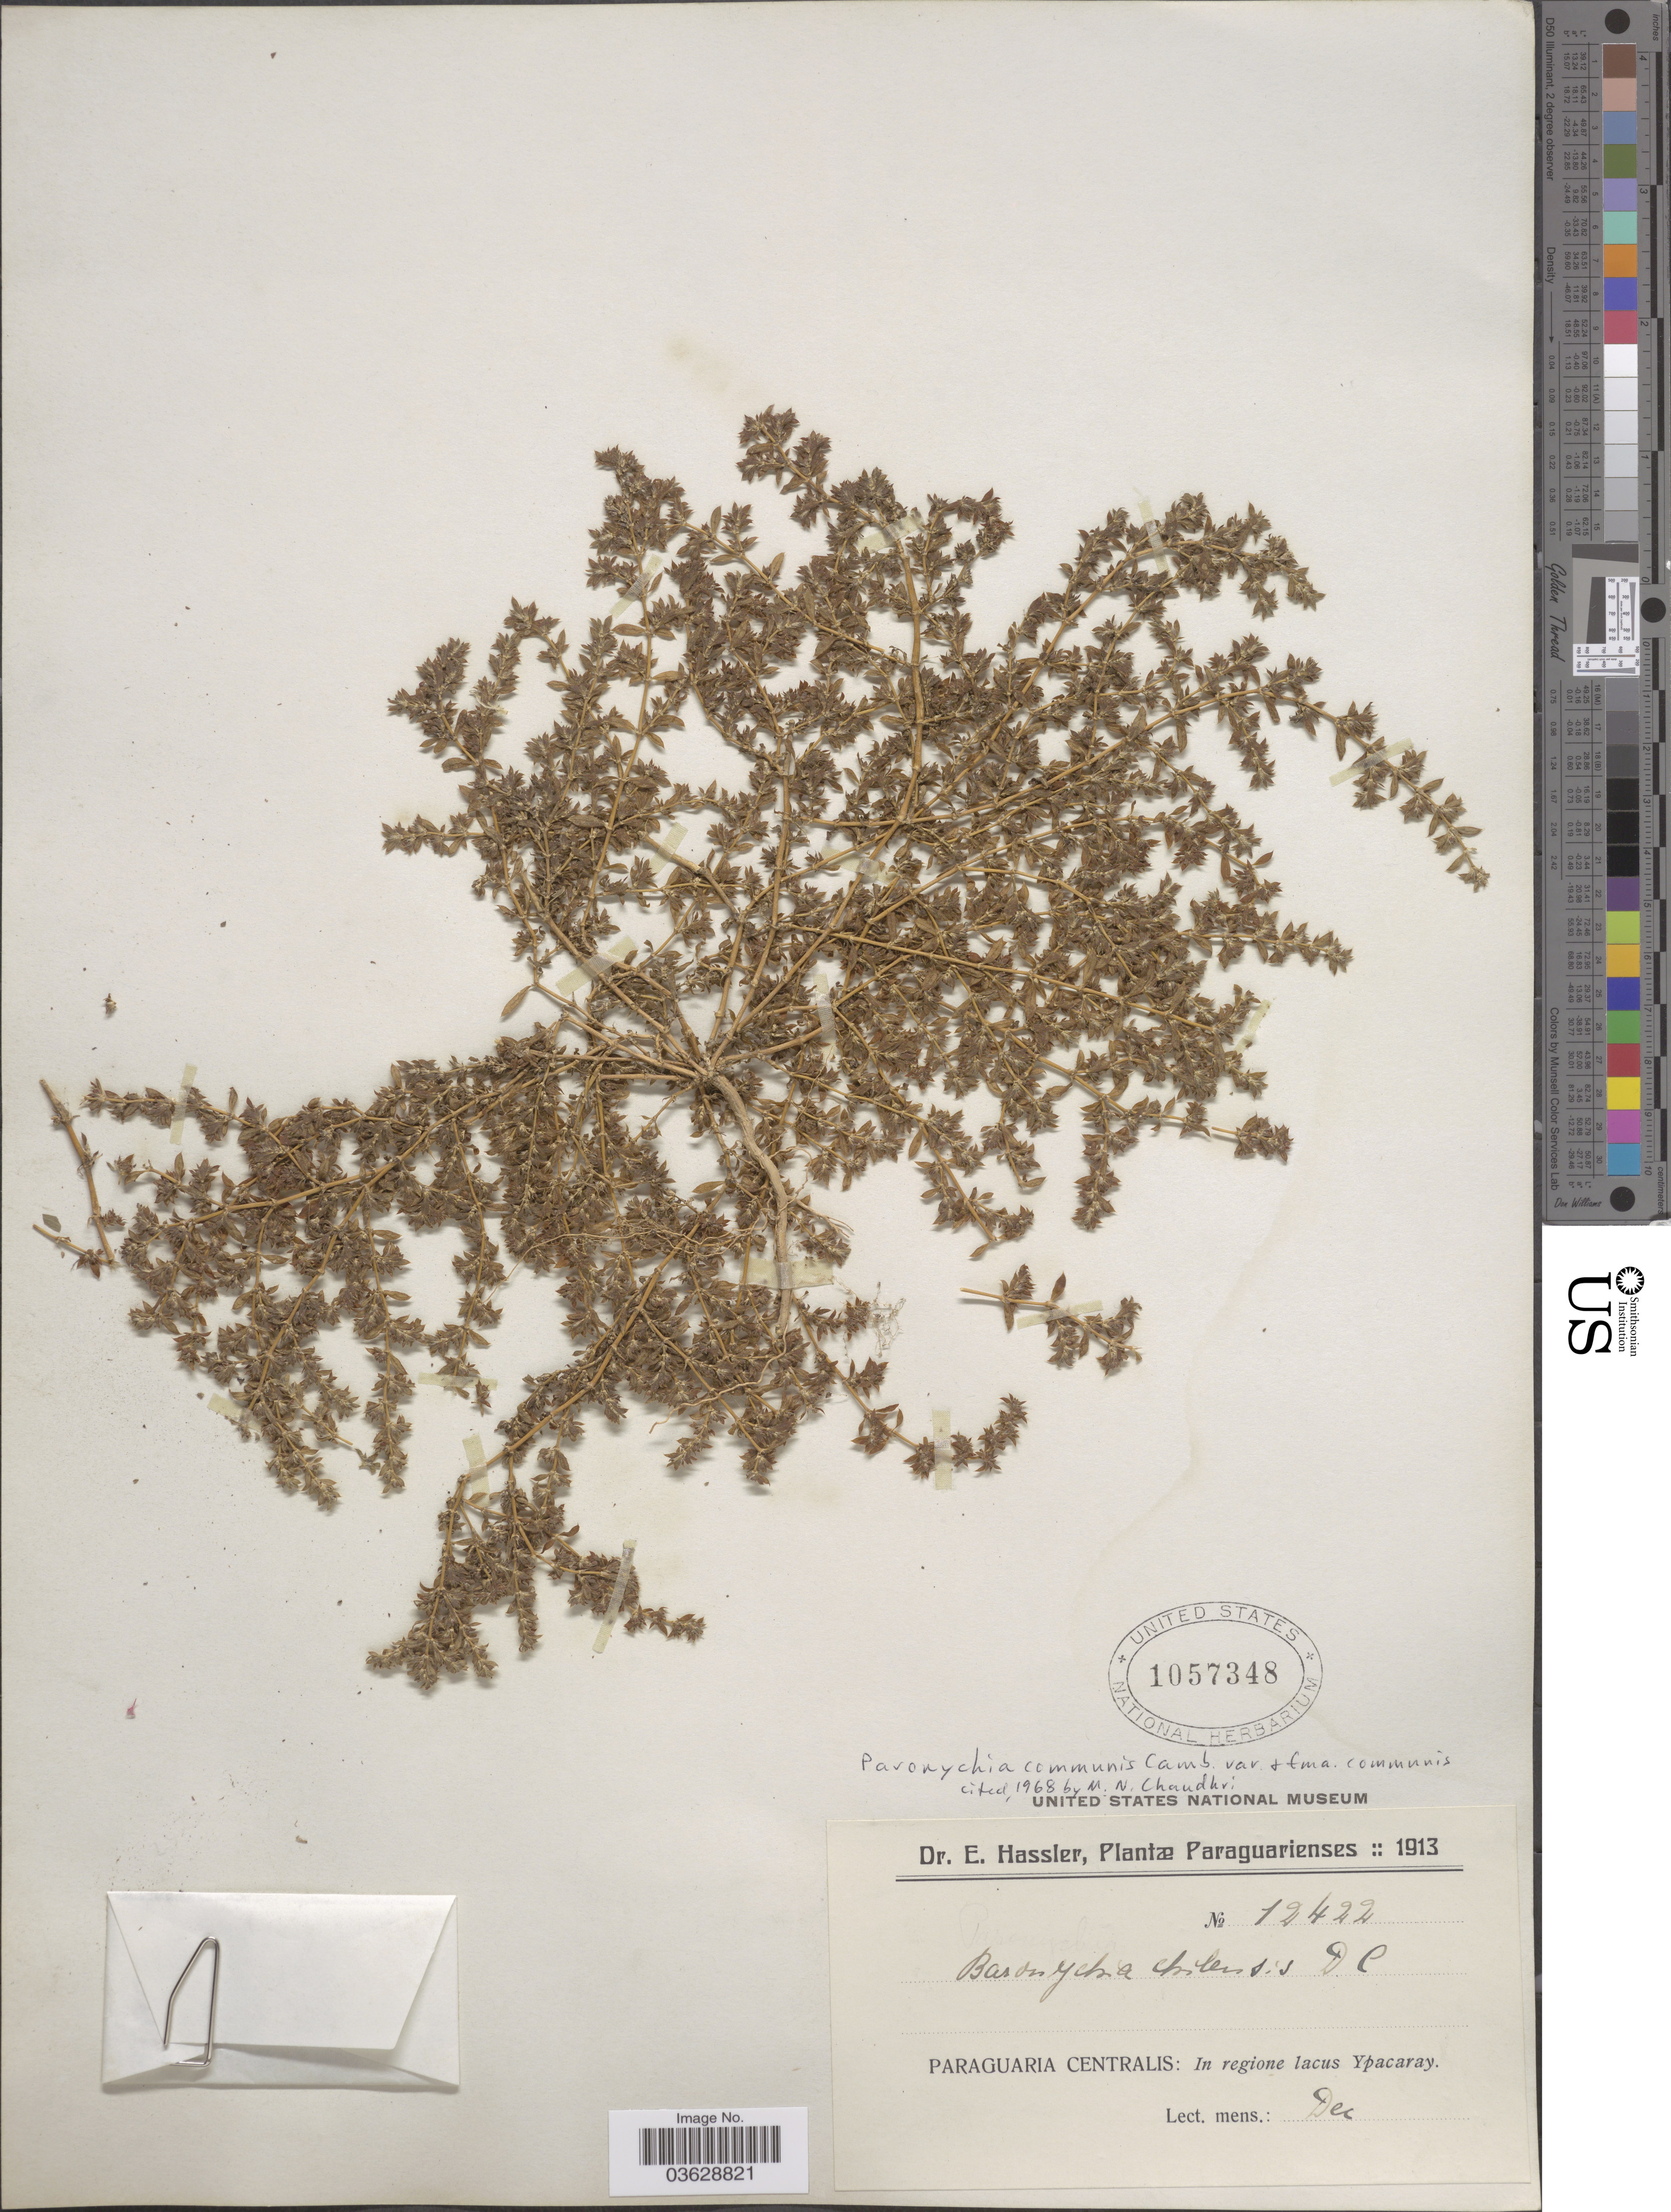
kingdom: Plantae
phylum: Tracheophyta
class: Magnoliopsida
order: Caryophyllales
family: Caryophyllaceae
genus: Paronychia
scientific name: Paronychia communis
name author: Cambess.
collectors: E. Hassler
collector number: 12422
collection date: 1913-12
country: Paraguay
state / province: Paraguari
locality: Paraguaria Centralis: In regione lacus Ypacaray.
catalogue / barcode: US 1057348